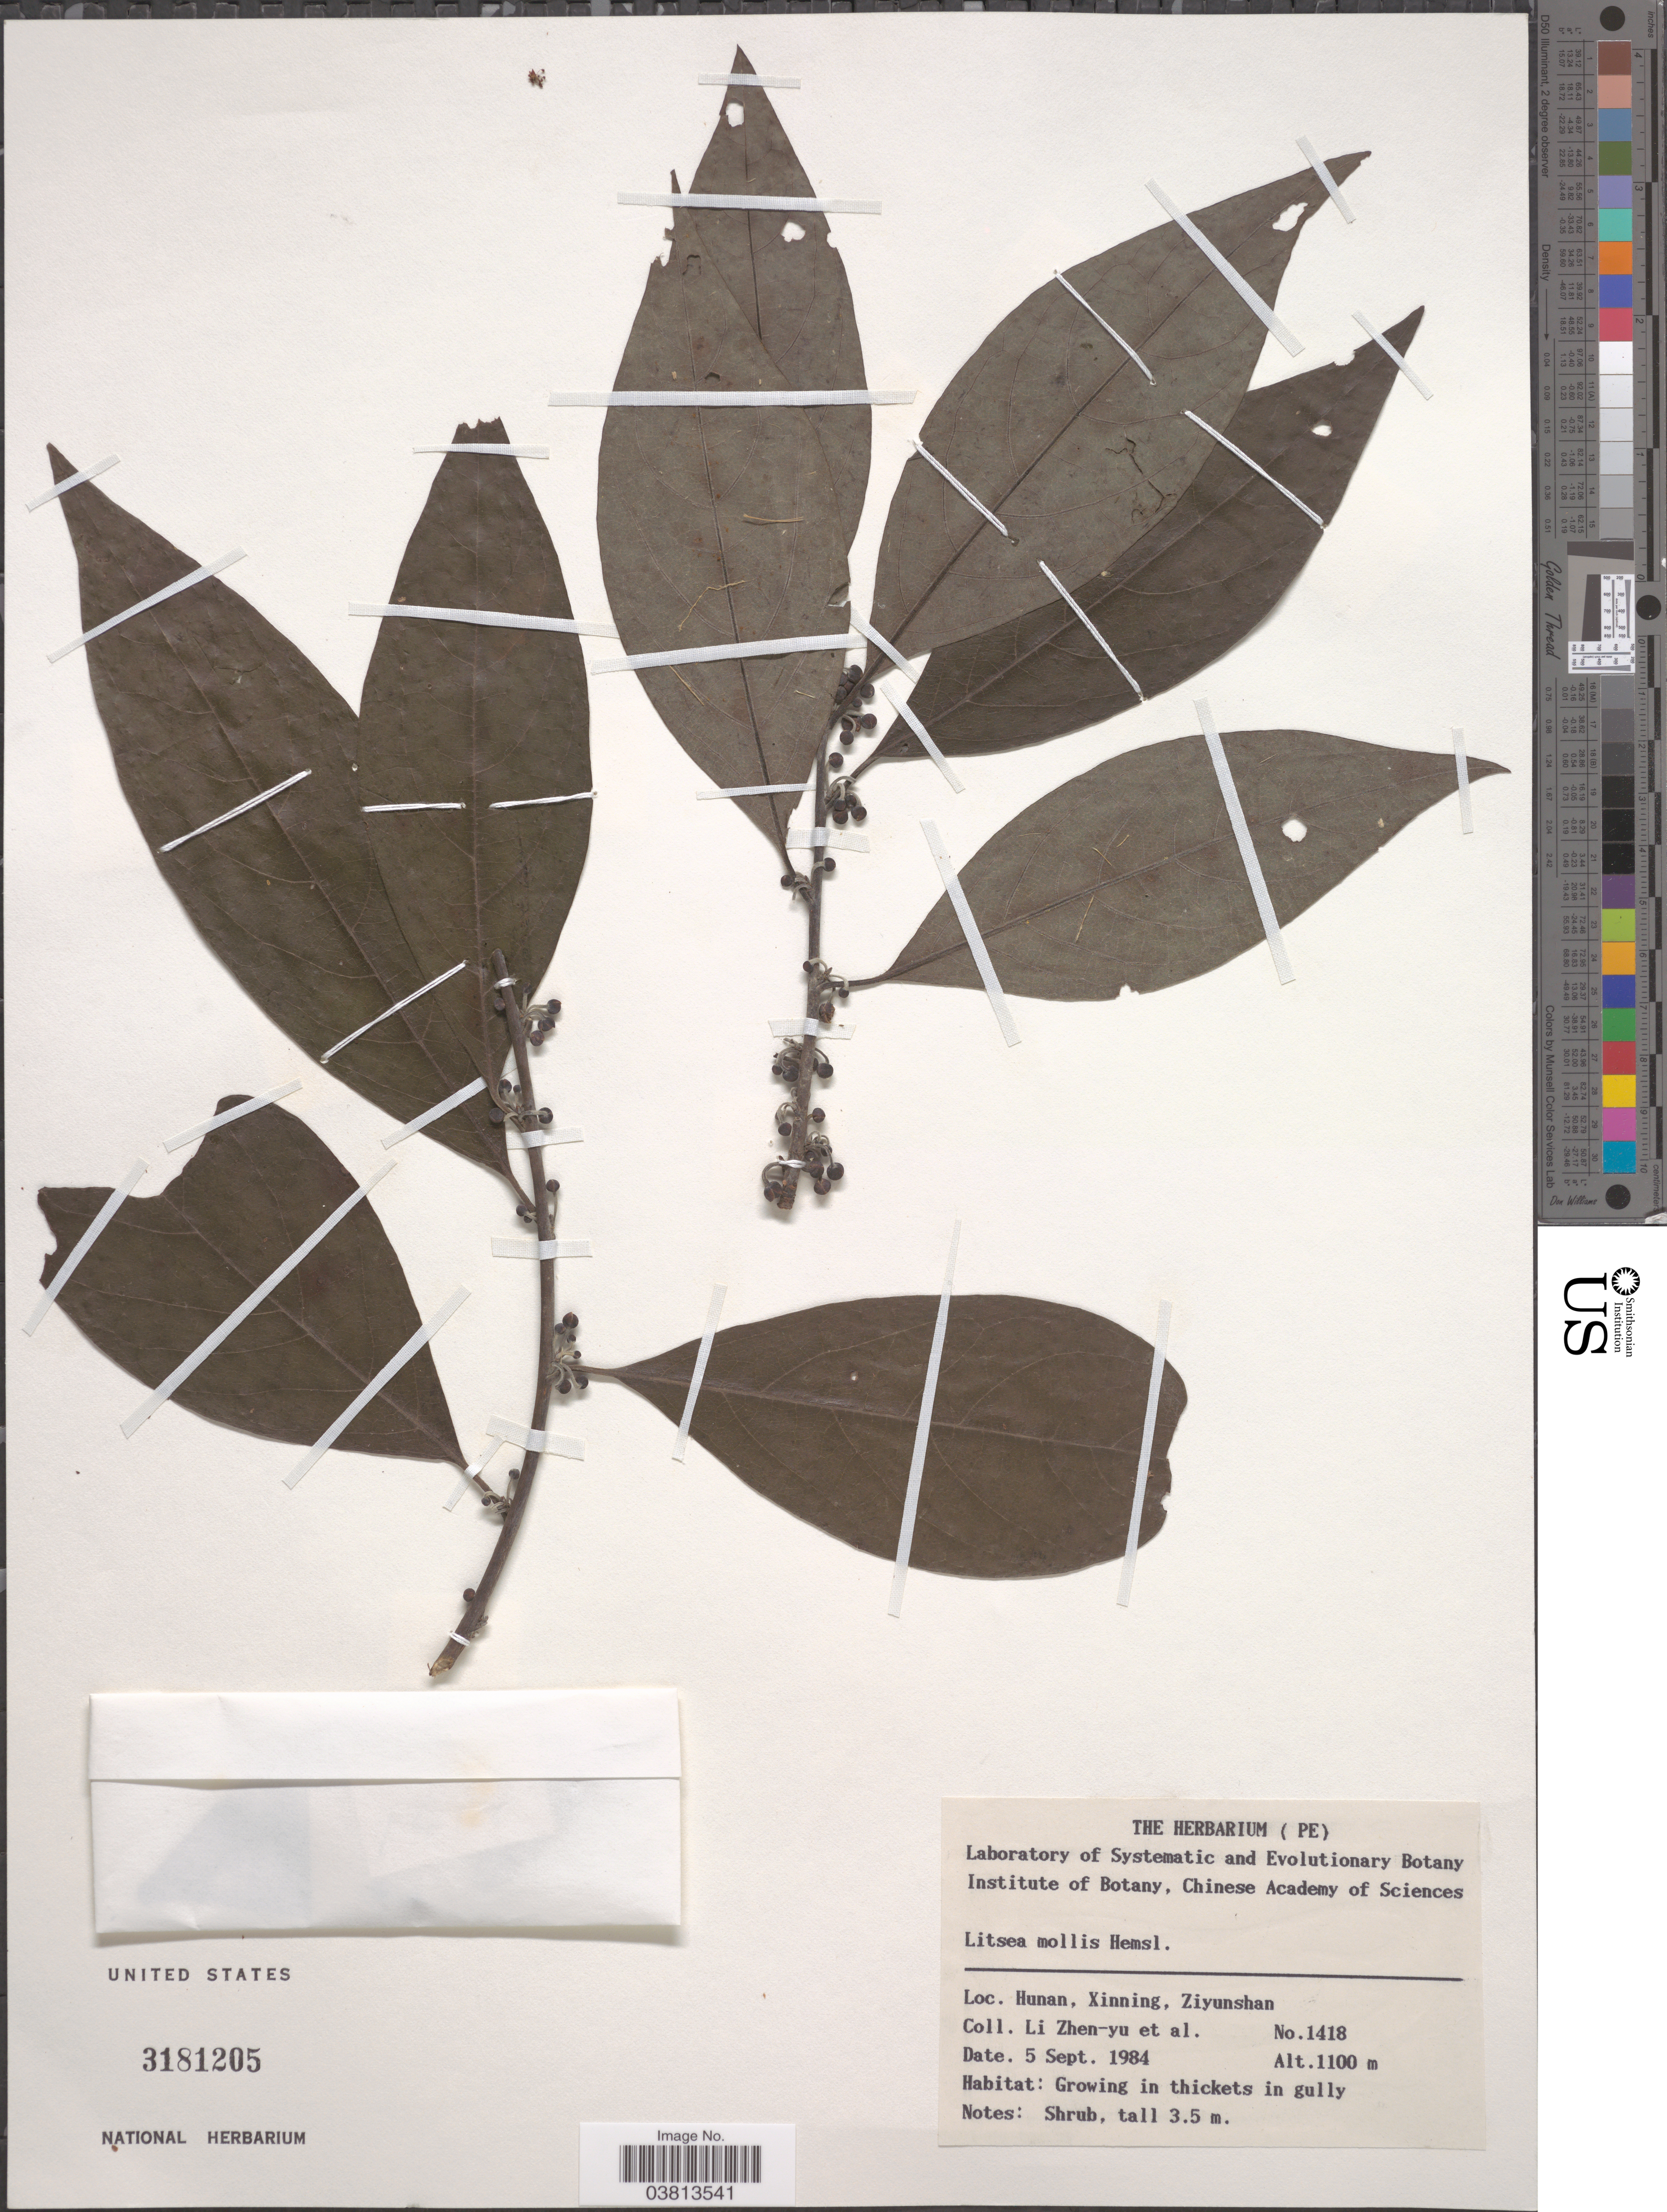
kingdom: Plantae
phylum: Tracheophyta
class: Magnoliopsida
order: Laurales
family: Lauraceae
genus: Litsea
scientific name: Litsea mollis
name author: Hemsl.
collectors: L. Zhen-yu & et al.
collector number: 1418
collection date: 1984-09-05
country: China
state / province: Hunan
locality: Xinning, Ziyunshan. In thickets in gully.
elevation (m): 1100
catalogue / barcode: US 3181205